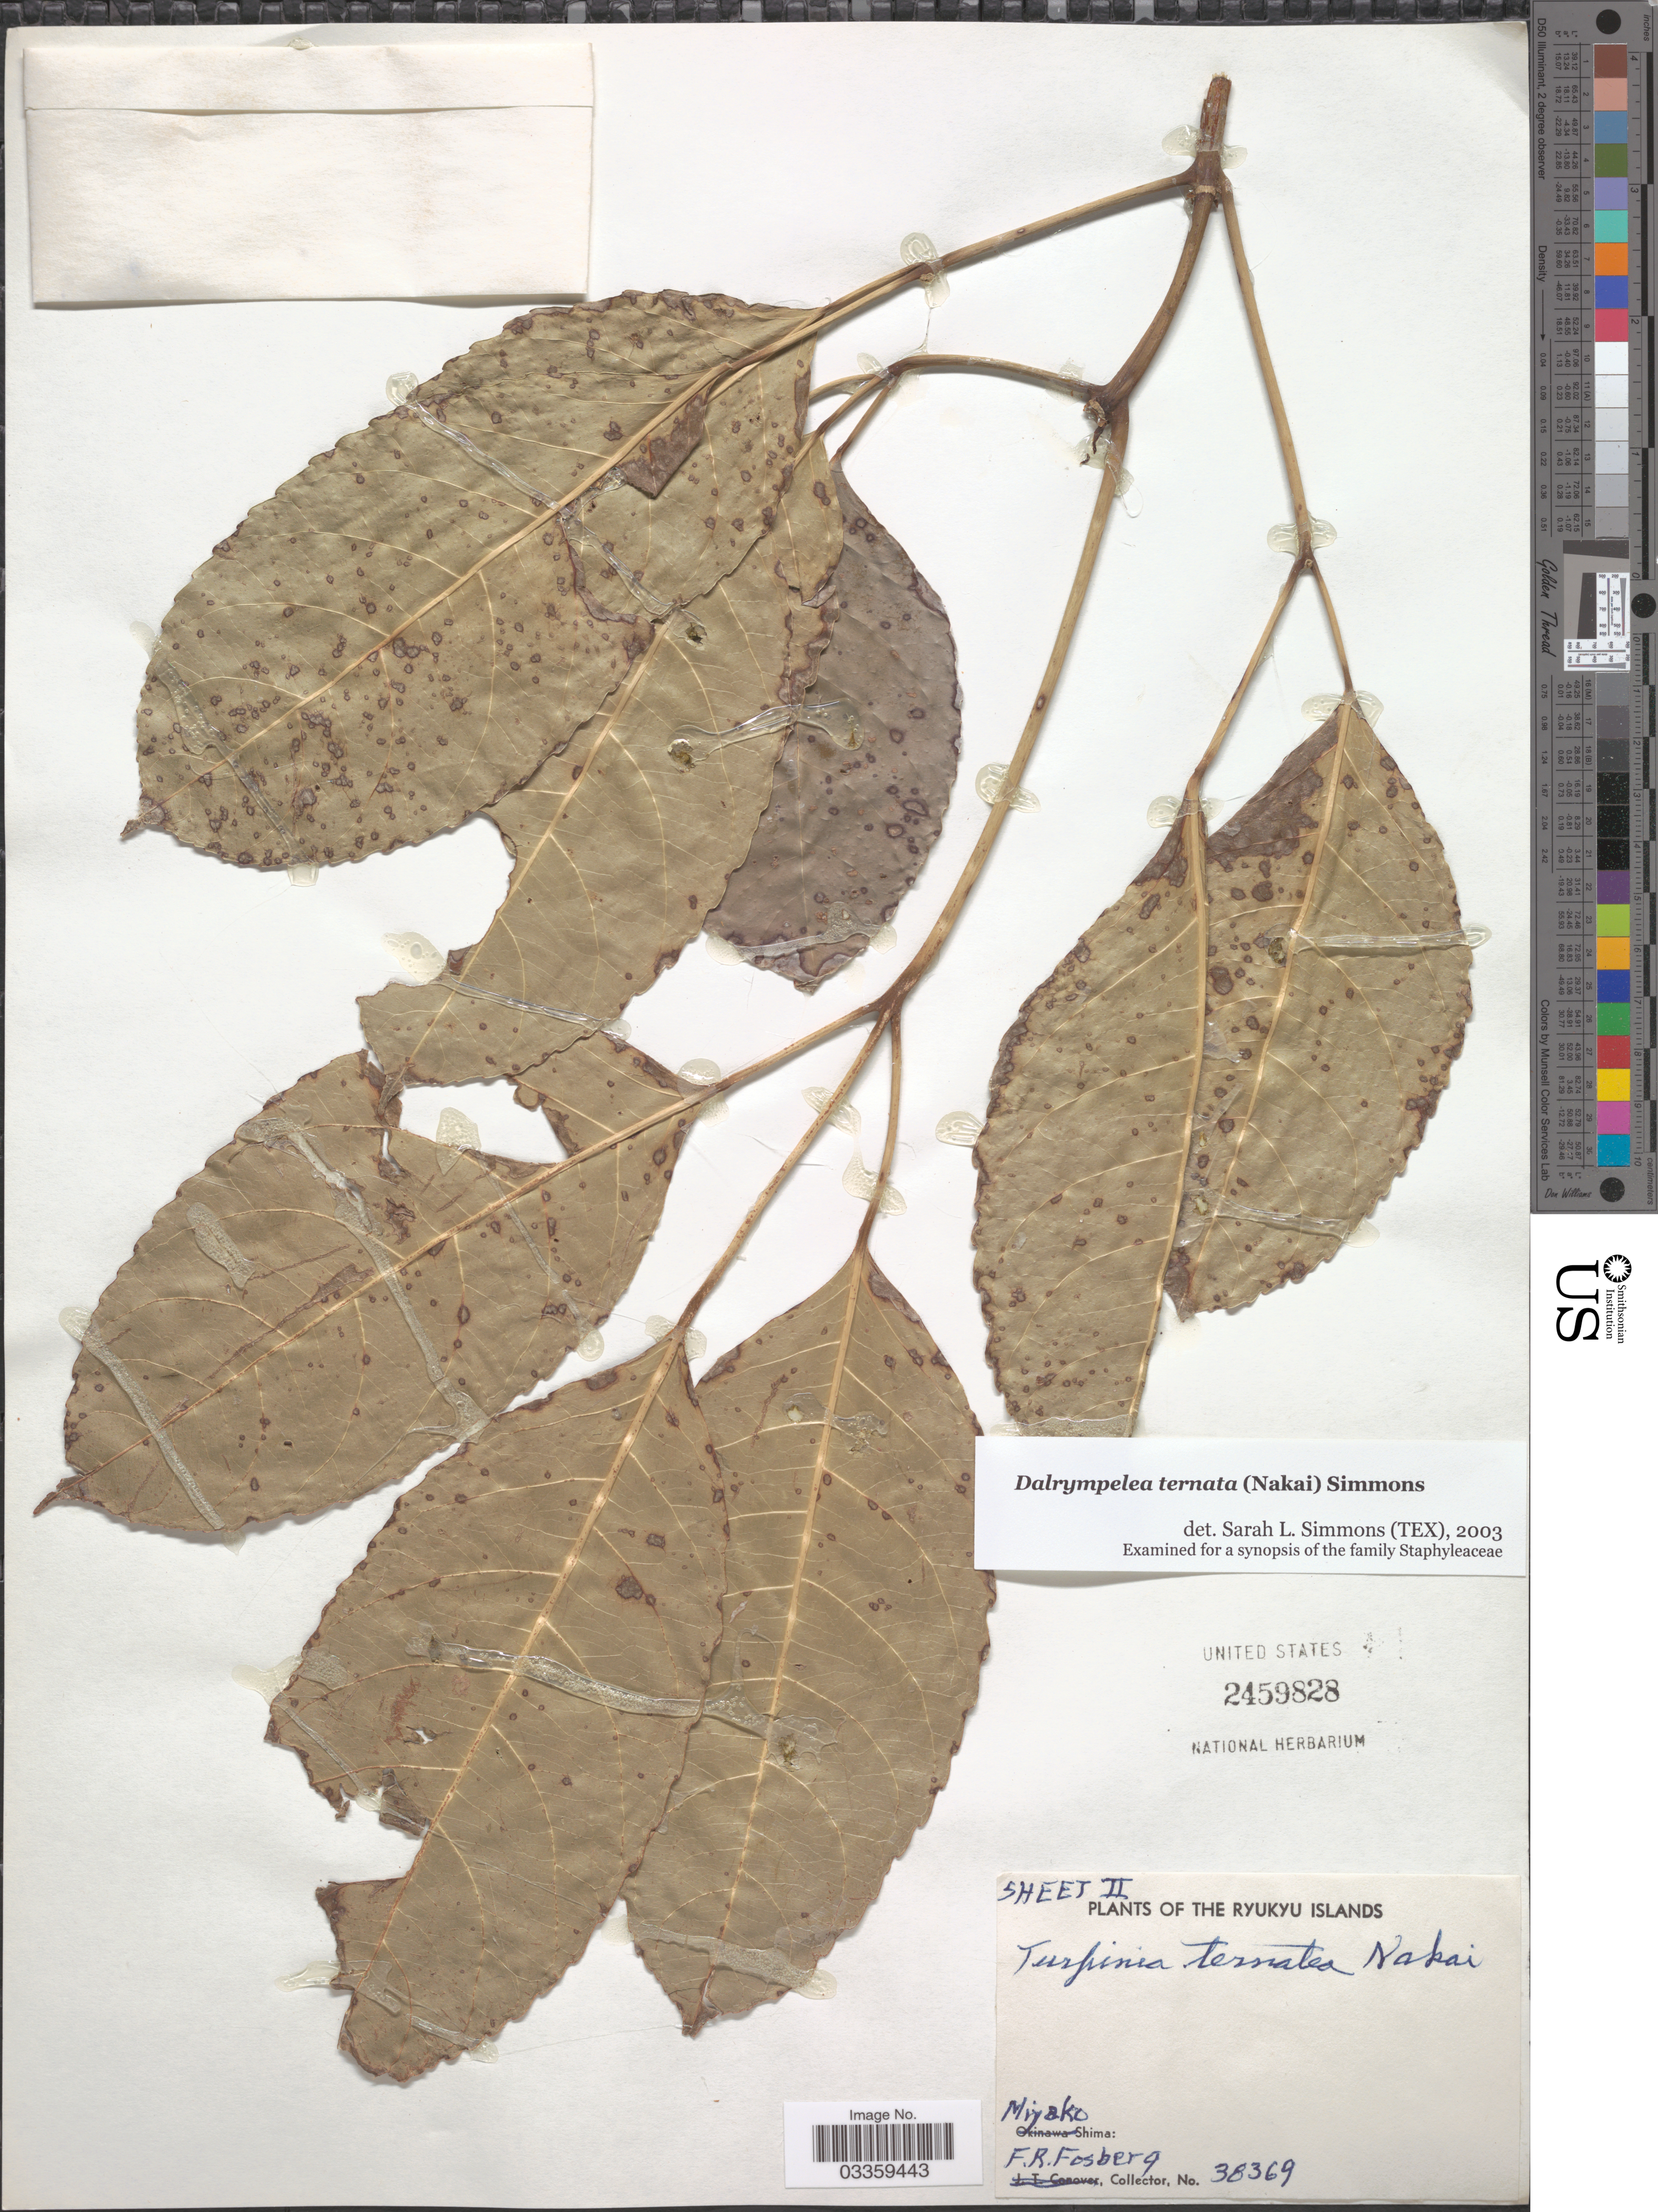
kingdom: Plantae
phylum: Tracheophyta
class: Magnoliopsida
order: Crossosomatales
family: Staphyleaceae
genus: Turpinia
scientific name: Turpinia ternata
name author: Nakai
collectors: F. R. Fosberg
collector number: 38369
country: Japan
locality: Ryukyu Islands. Miyako Shima.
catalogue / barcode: US 2459828